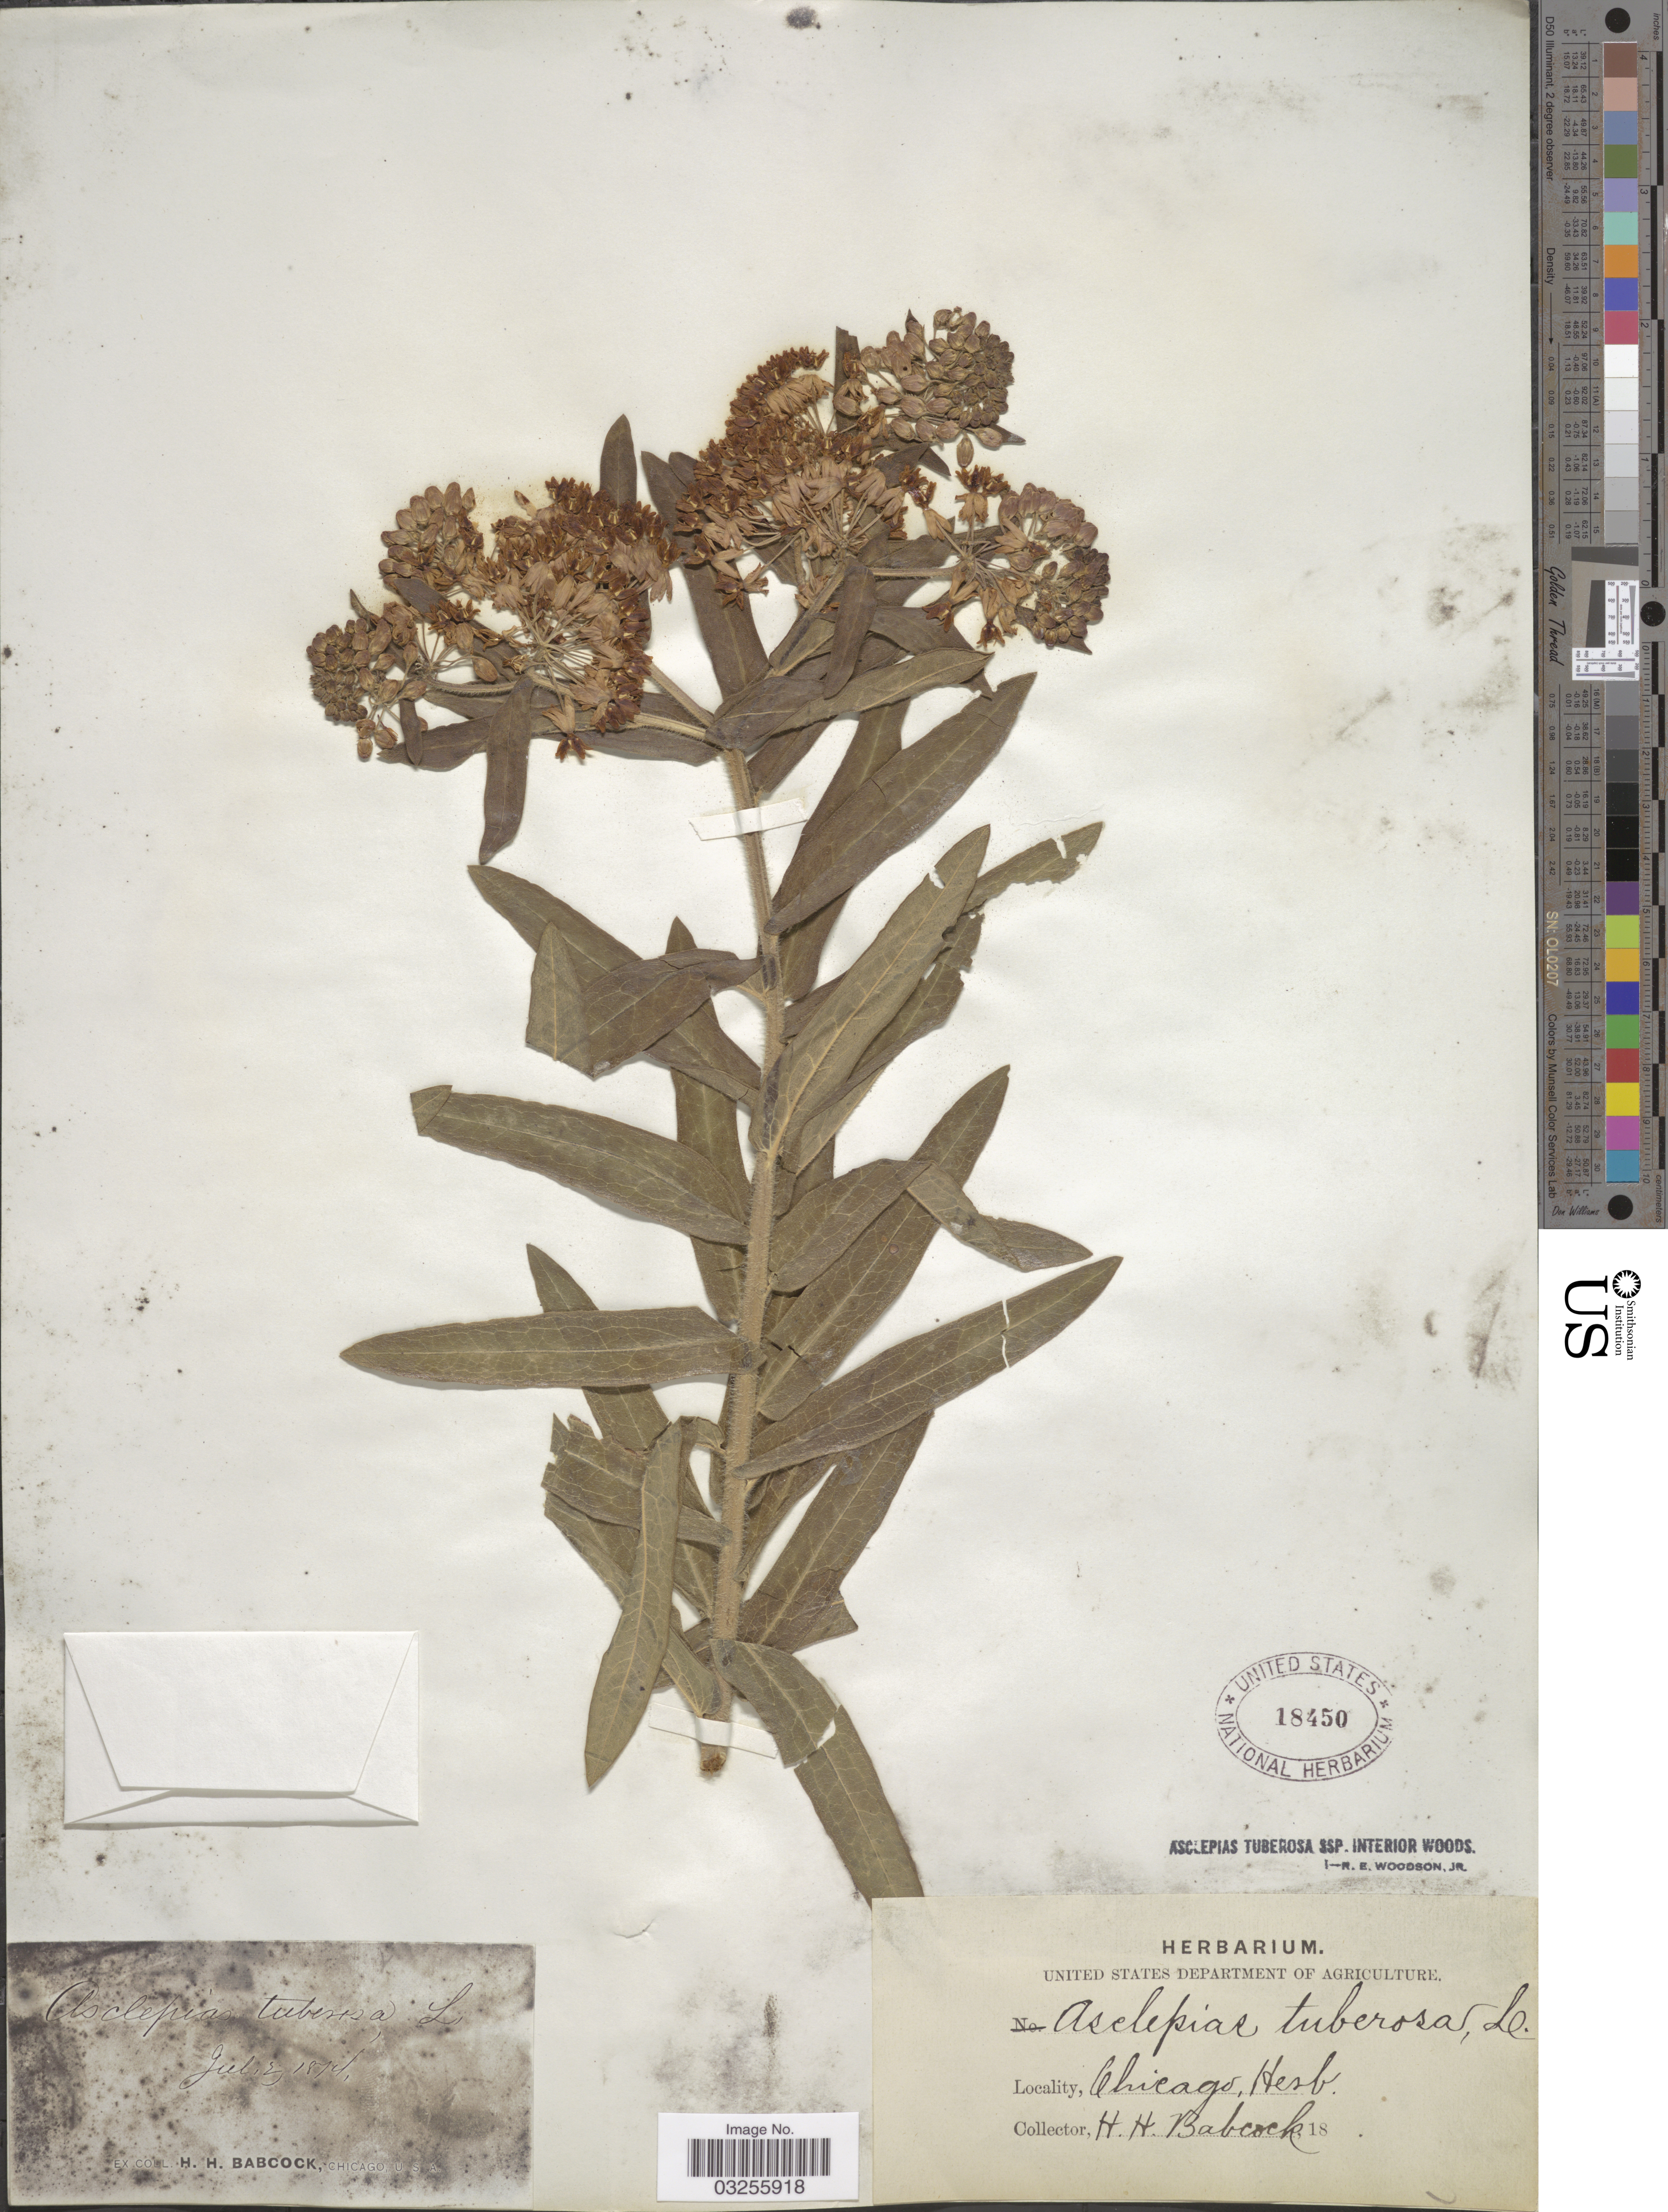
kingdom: Plantae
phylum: Tracheophyta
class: Magnoliopsida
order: Gentianales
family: Apocynaceae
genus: Asclepias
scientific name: Asclepias tuberosa subsp. interior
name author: Woodson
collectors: H. Babcock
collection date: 1874-07-02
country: United States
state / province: Illinois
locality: Chicago.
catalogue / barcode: US 18450